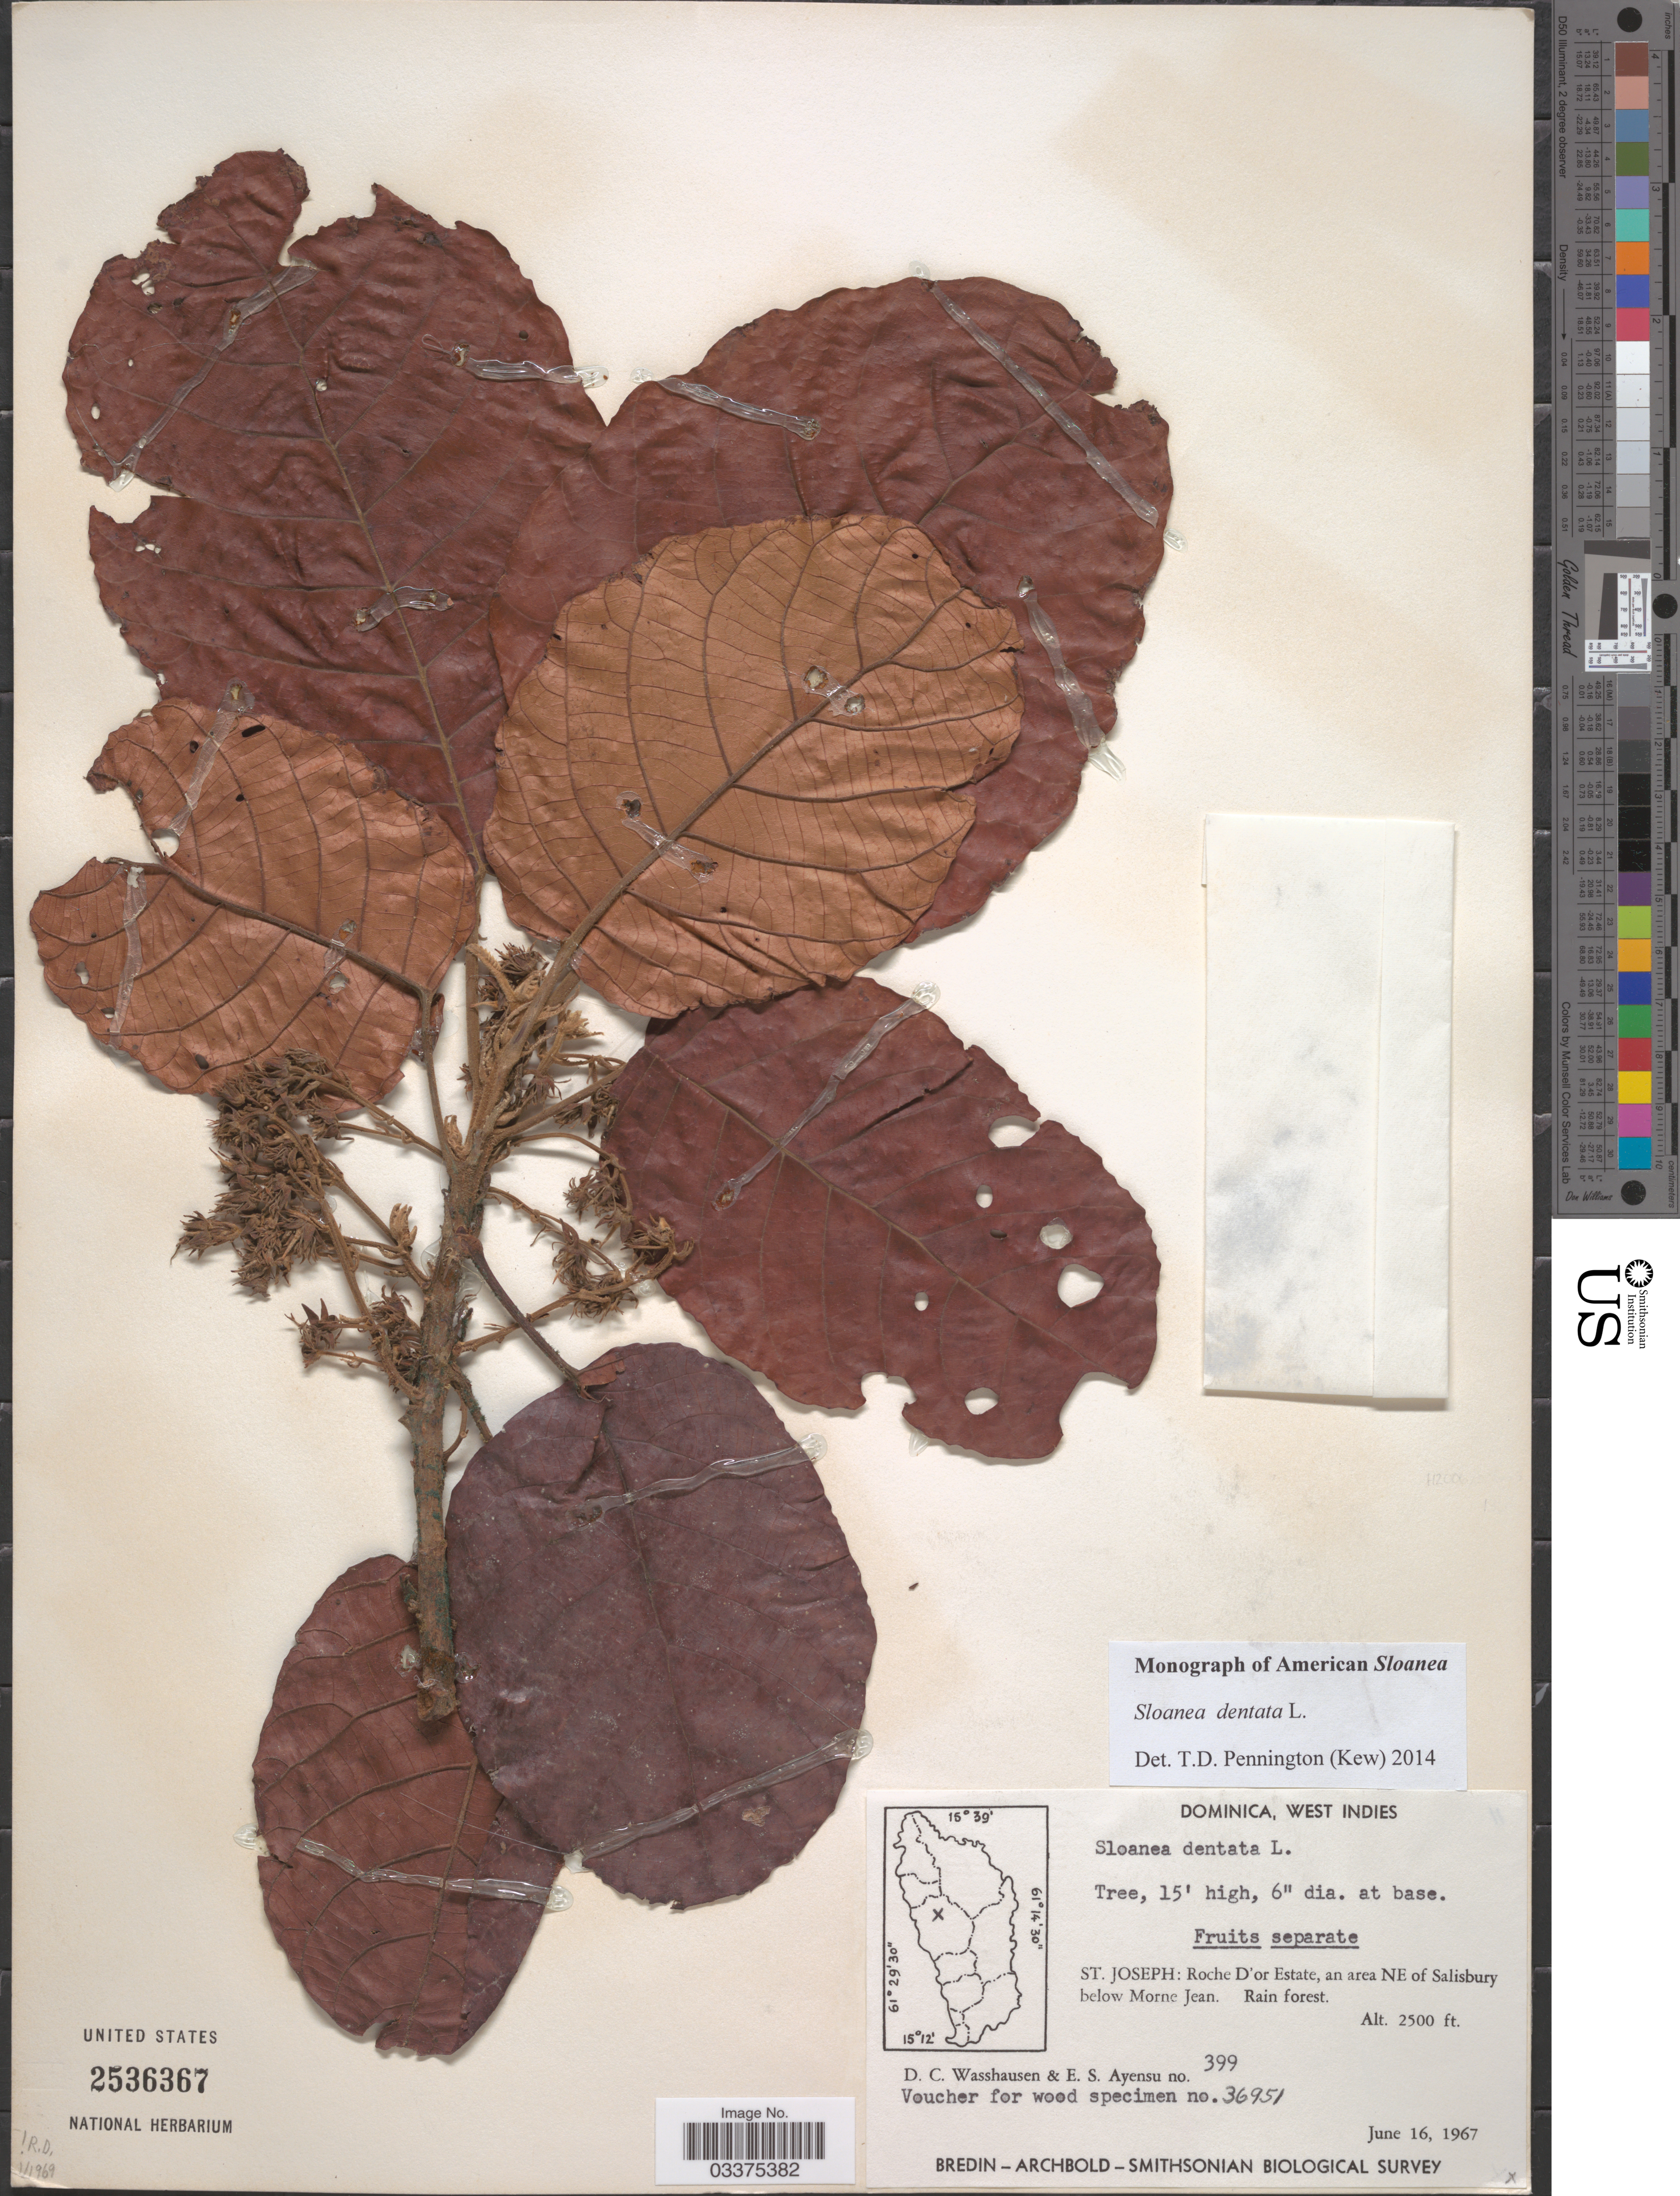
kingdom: Plantae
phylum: Tracheophyta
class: Magnoliopsida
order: Oxalidales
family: Elaeocarpaceae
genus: Sloanea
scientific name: Sloanea dentata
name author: L.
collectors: D. C. Wasshausen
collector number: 399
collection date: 1967-06-16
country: Dominica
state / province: St. Joseph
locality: Roche D'or Estate, an area NE of Salisbury below Morne Jean.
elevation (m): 762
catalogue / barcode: US 2536367